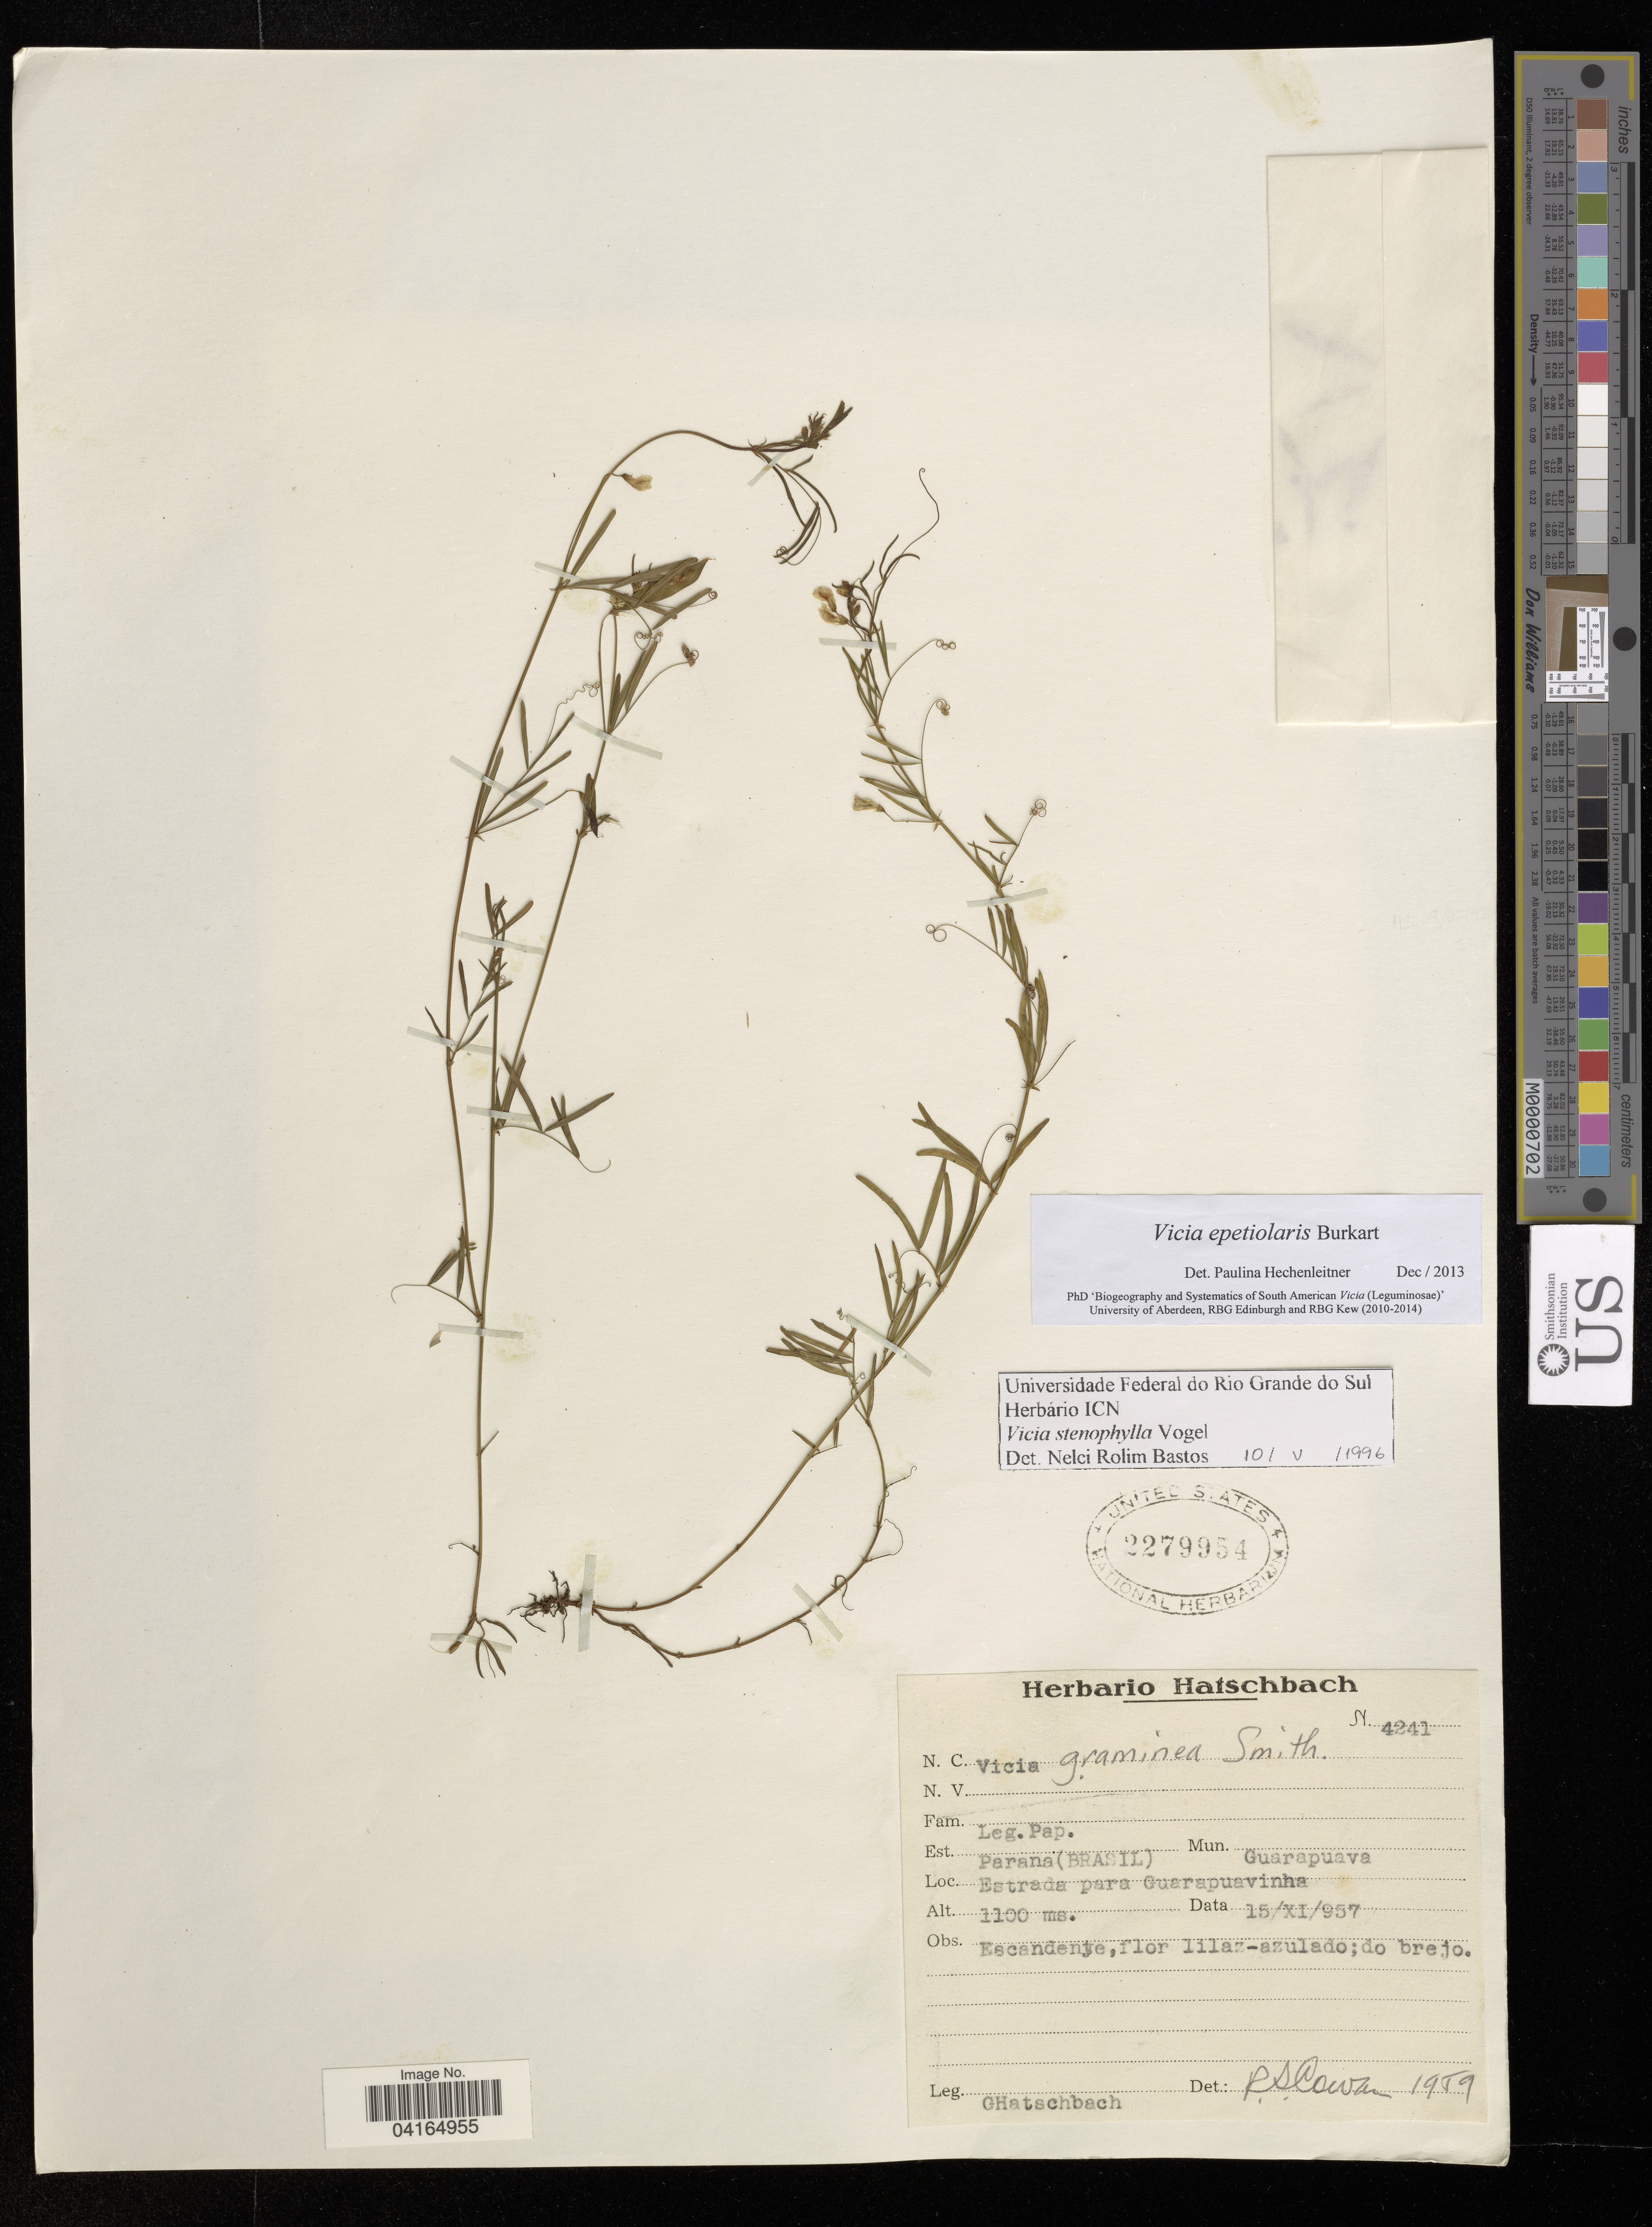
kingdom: Plantae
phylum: Tracheophyta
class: Magnoliopsida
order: Fabales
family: Fabaceae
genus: Vicia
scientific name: Vicia epetiolaris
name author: Burkart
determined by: Hechenleitner, Paulina, RBG Edinburgh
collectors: Ghatschbach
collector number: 4241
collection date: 1957-11-15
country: Brazil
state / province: Paraná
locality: Mun. Guarapuava. Estrada para Guarapuavinha.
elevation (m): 1100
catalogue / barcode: US 2279954